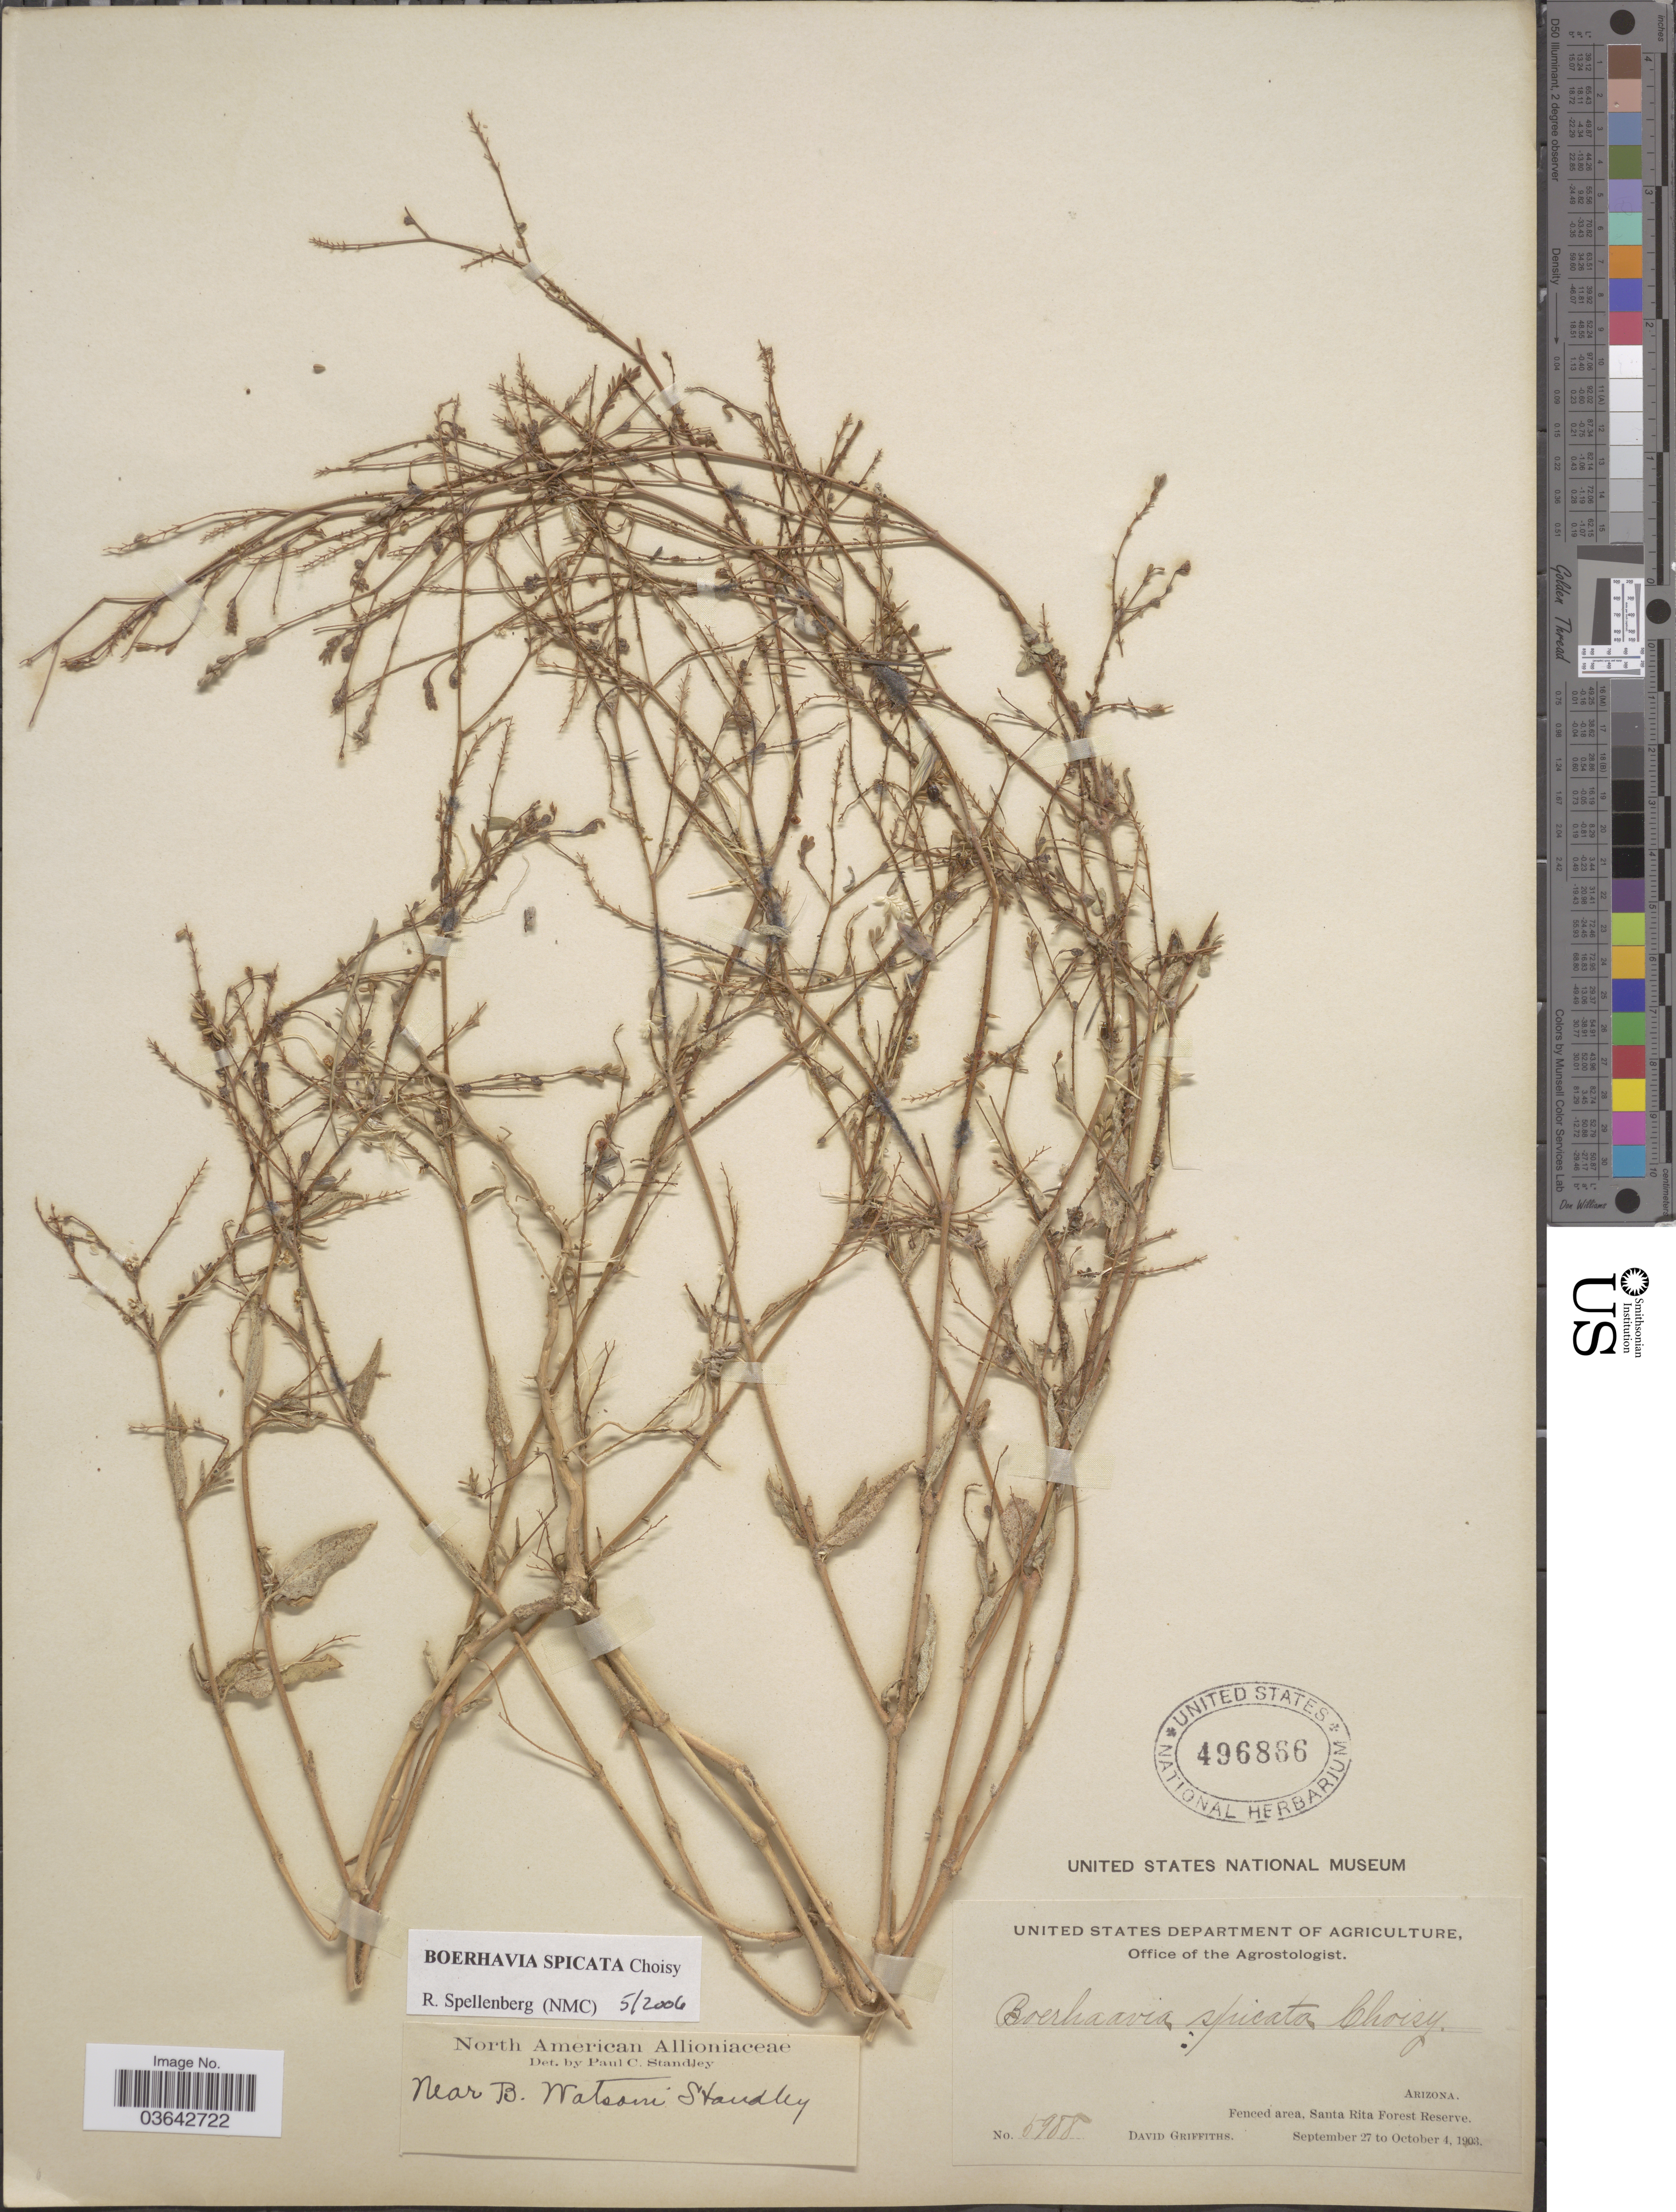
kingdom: Plantae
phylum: Tracheophyta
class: Magnoliopsida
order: Caryophyllales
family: Nyctaginaceae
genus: Boerhavia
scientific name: Boerhavia spicata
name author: Choisy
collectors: D. Griffiths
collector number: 5988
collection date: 1903-09-27/1903-10-04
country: United States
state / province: Arizona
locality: Fenced area, Santa Rita Forest Reserve.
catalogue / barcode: US 496866